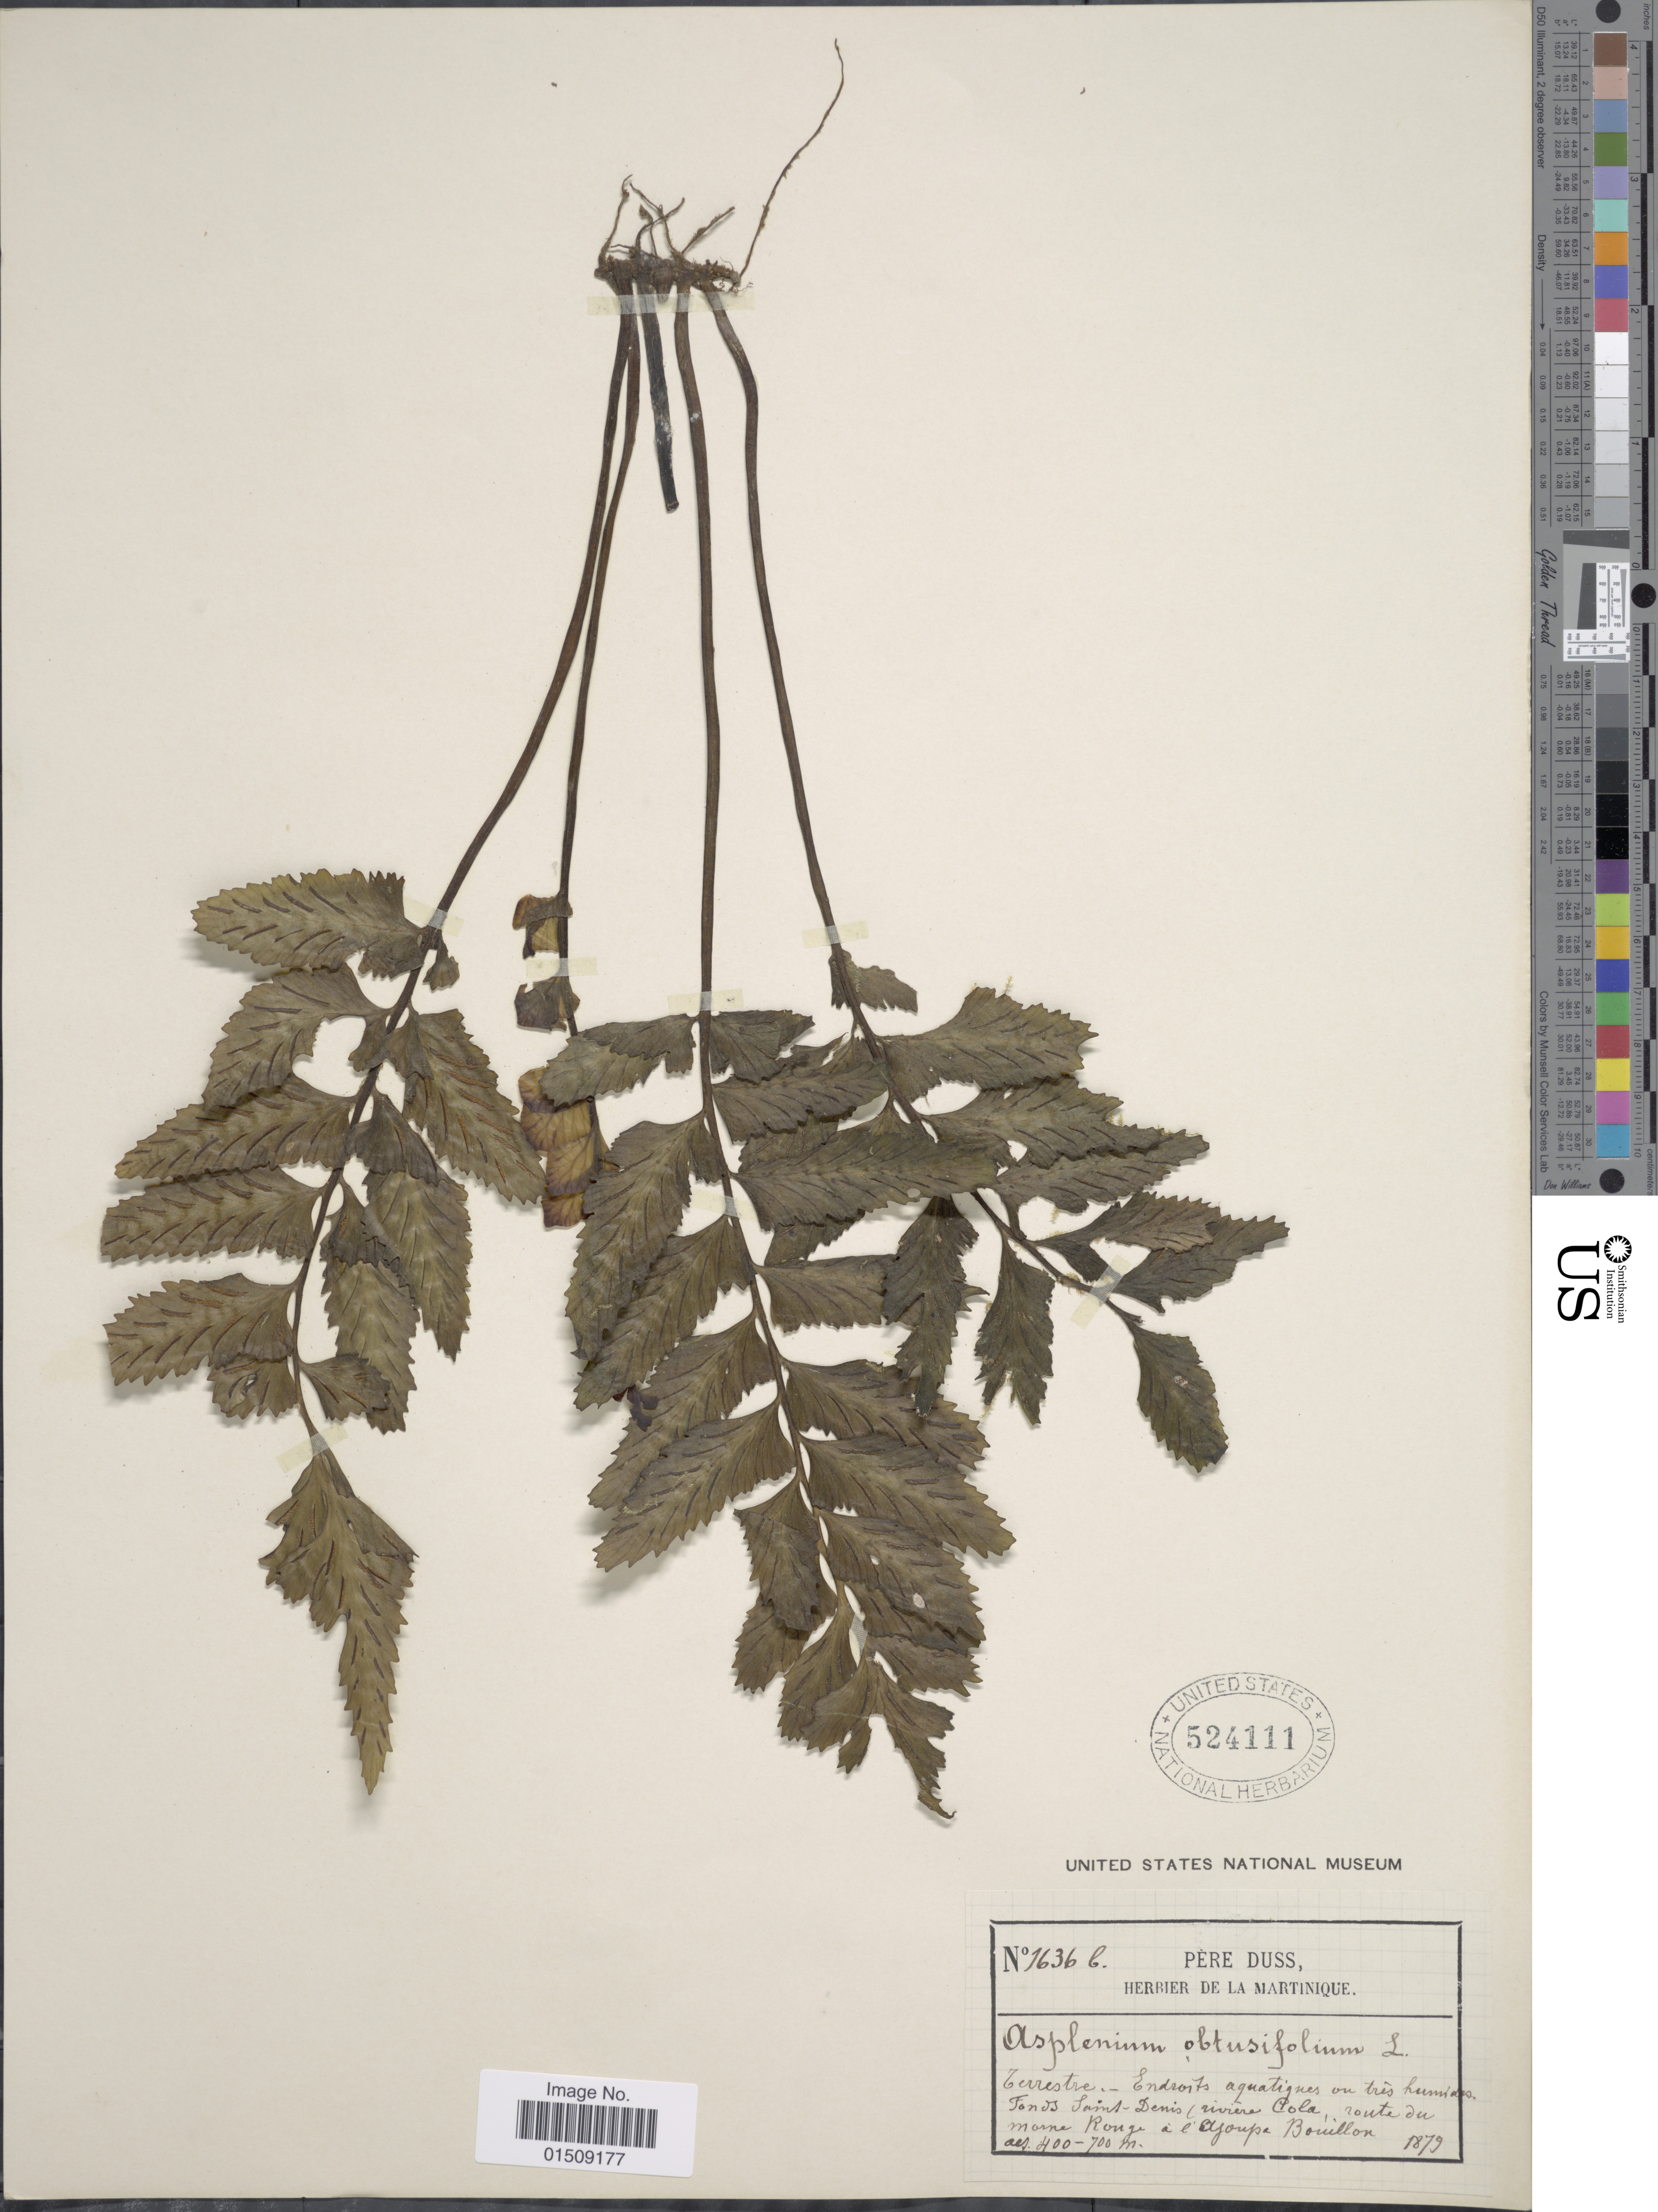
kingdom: Plantae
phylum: Tracheophyta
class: Polypodiopsida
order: Polypodiales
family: Aspleniaceae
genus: Asplenium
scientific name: Asplenium obtusifolium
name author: L.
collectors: Père Duss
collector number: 1636b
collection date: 1879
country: Martinique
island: Martinique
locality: Fonds Saint-Denis, riviere Cola, route du morne Rouge a l'Ajoupa Bouillon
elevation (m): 400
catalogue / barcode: US 524111